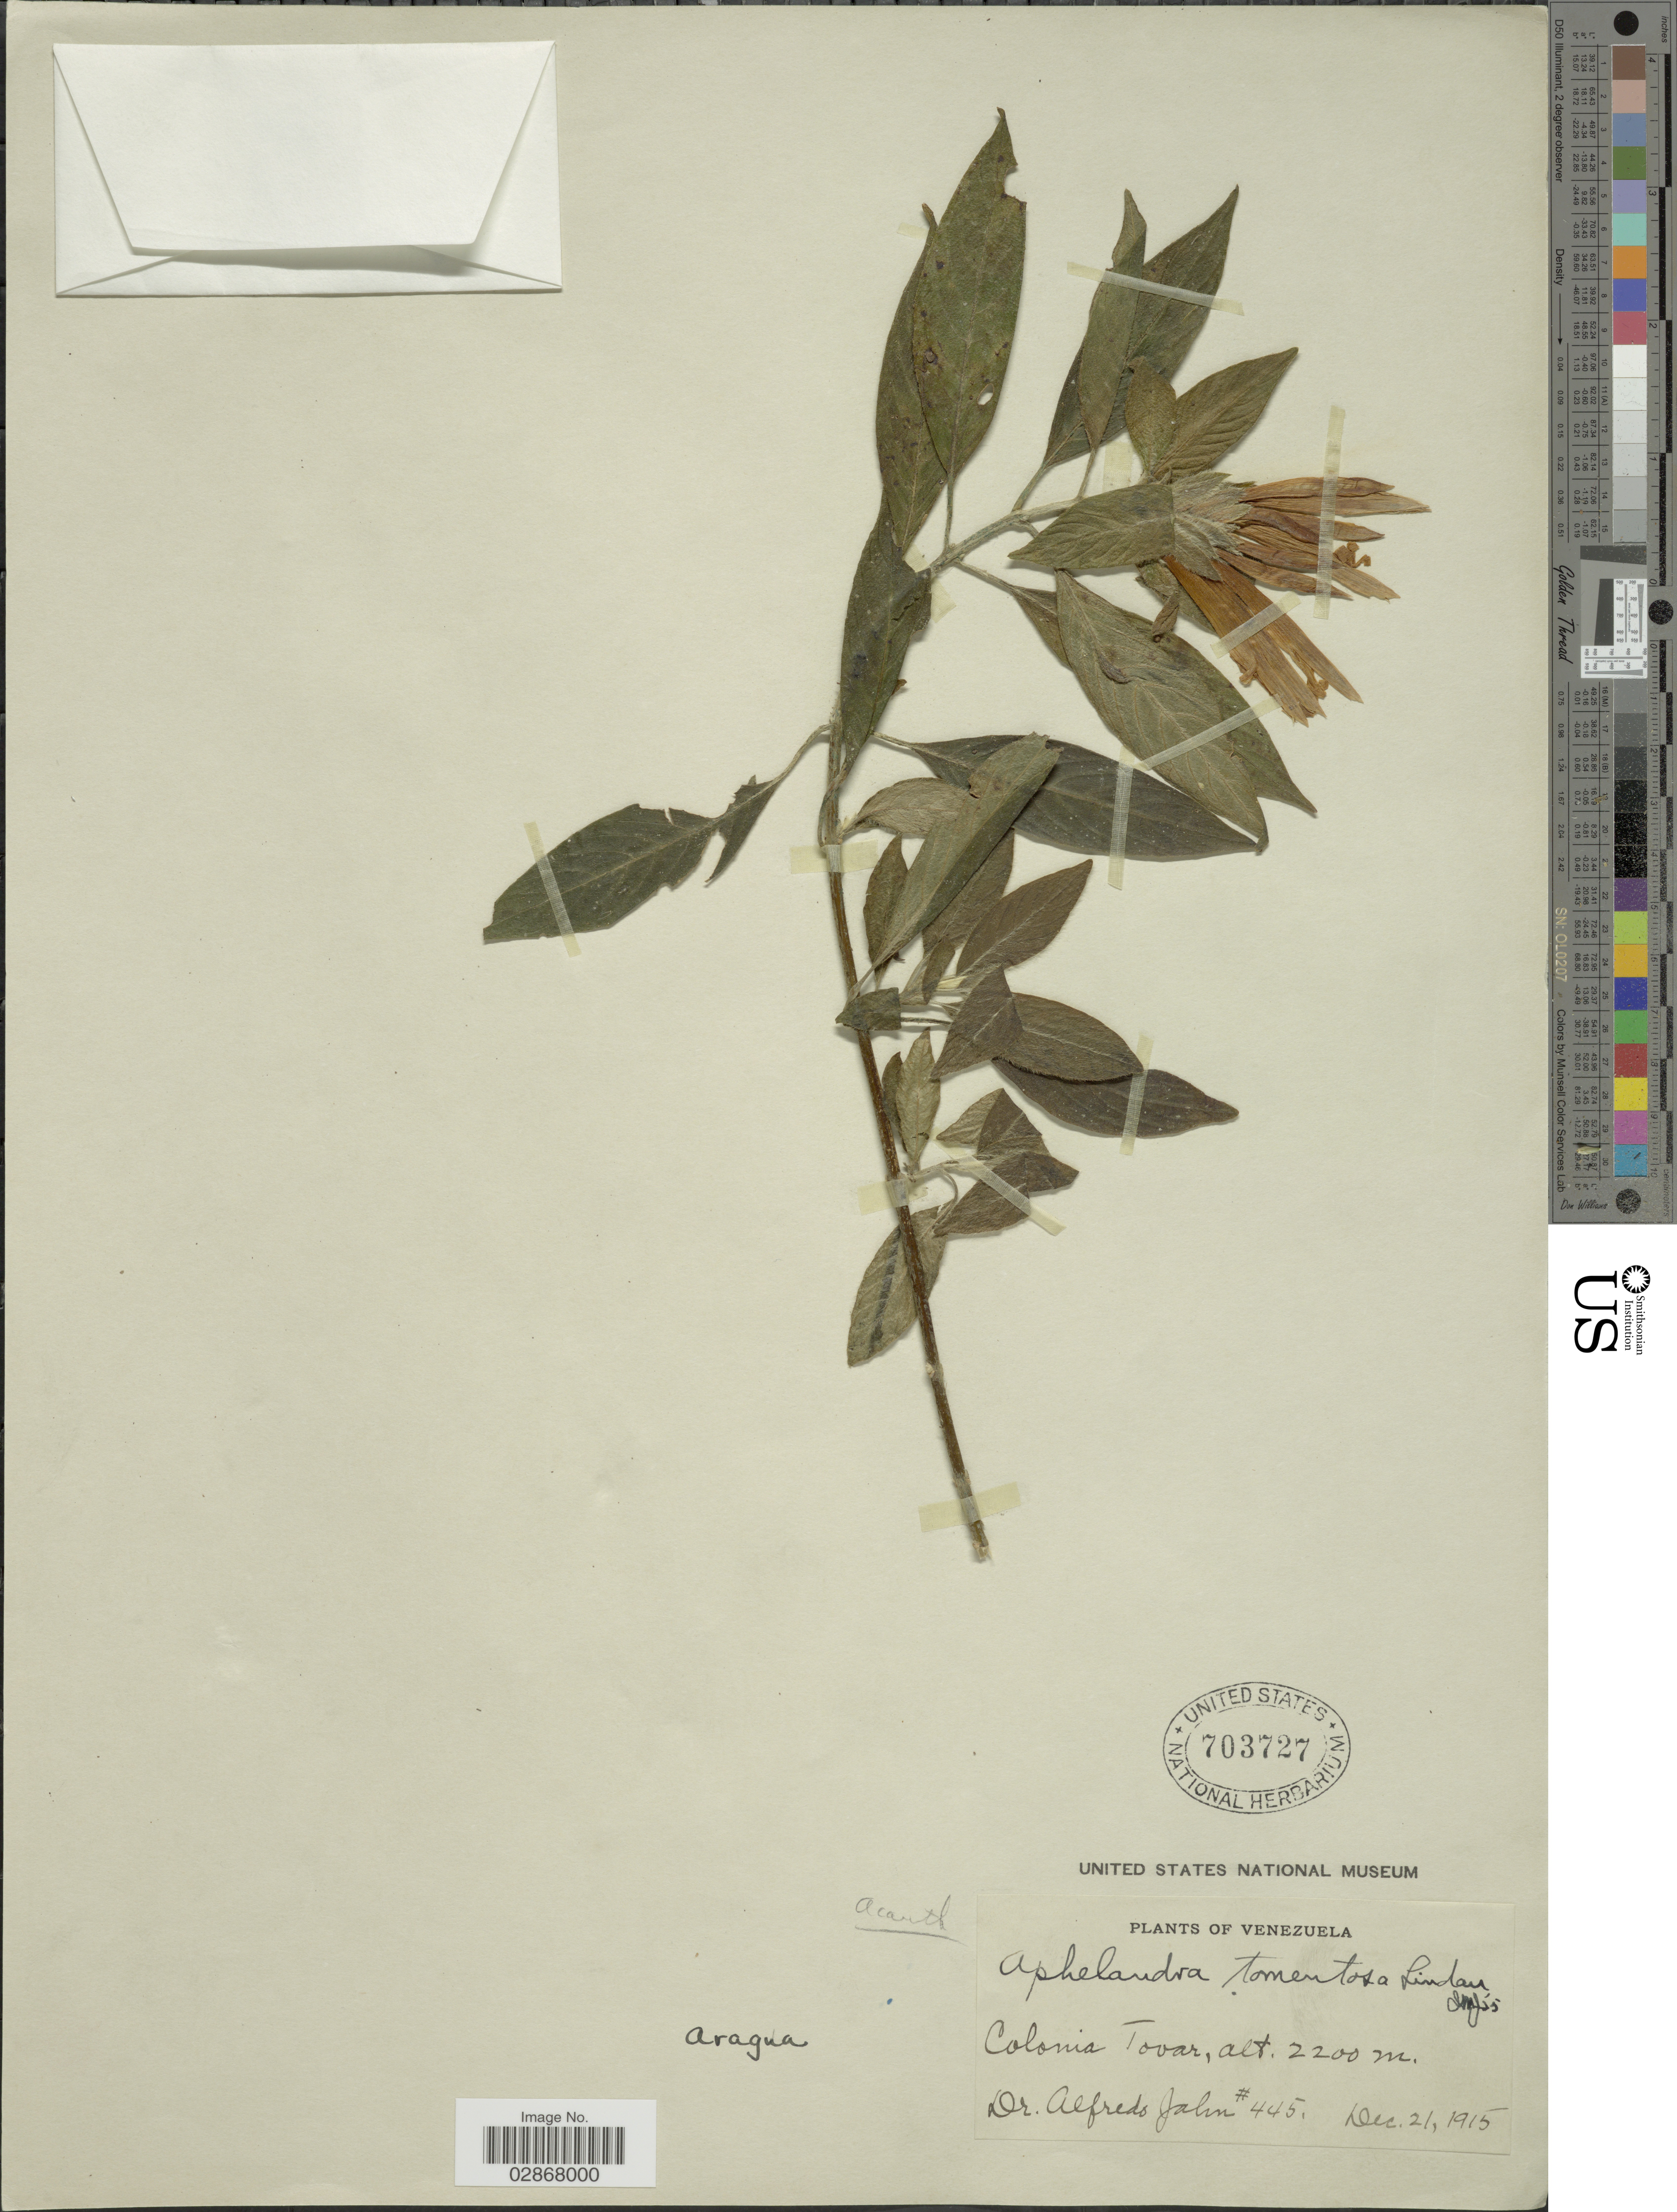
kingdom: Plantae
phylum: Tracheophyta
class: Magnoliopsida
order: Lamiales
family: Acanthaceae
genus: Aphelandra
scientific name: Aphelandra tomentosa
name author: Lindau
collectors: A. Jahn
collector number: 445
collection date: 1915-12-21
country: Venezuela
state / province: Aragua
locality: Colonia Tovar.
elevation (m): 2200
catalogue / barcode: US 703727